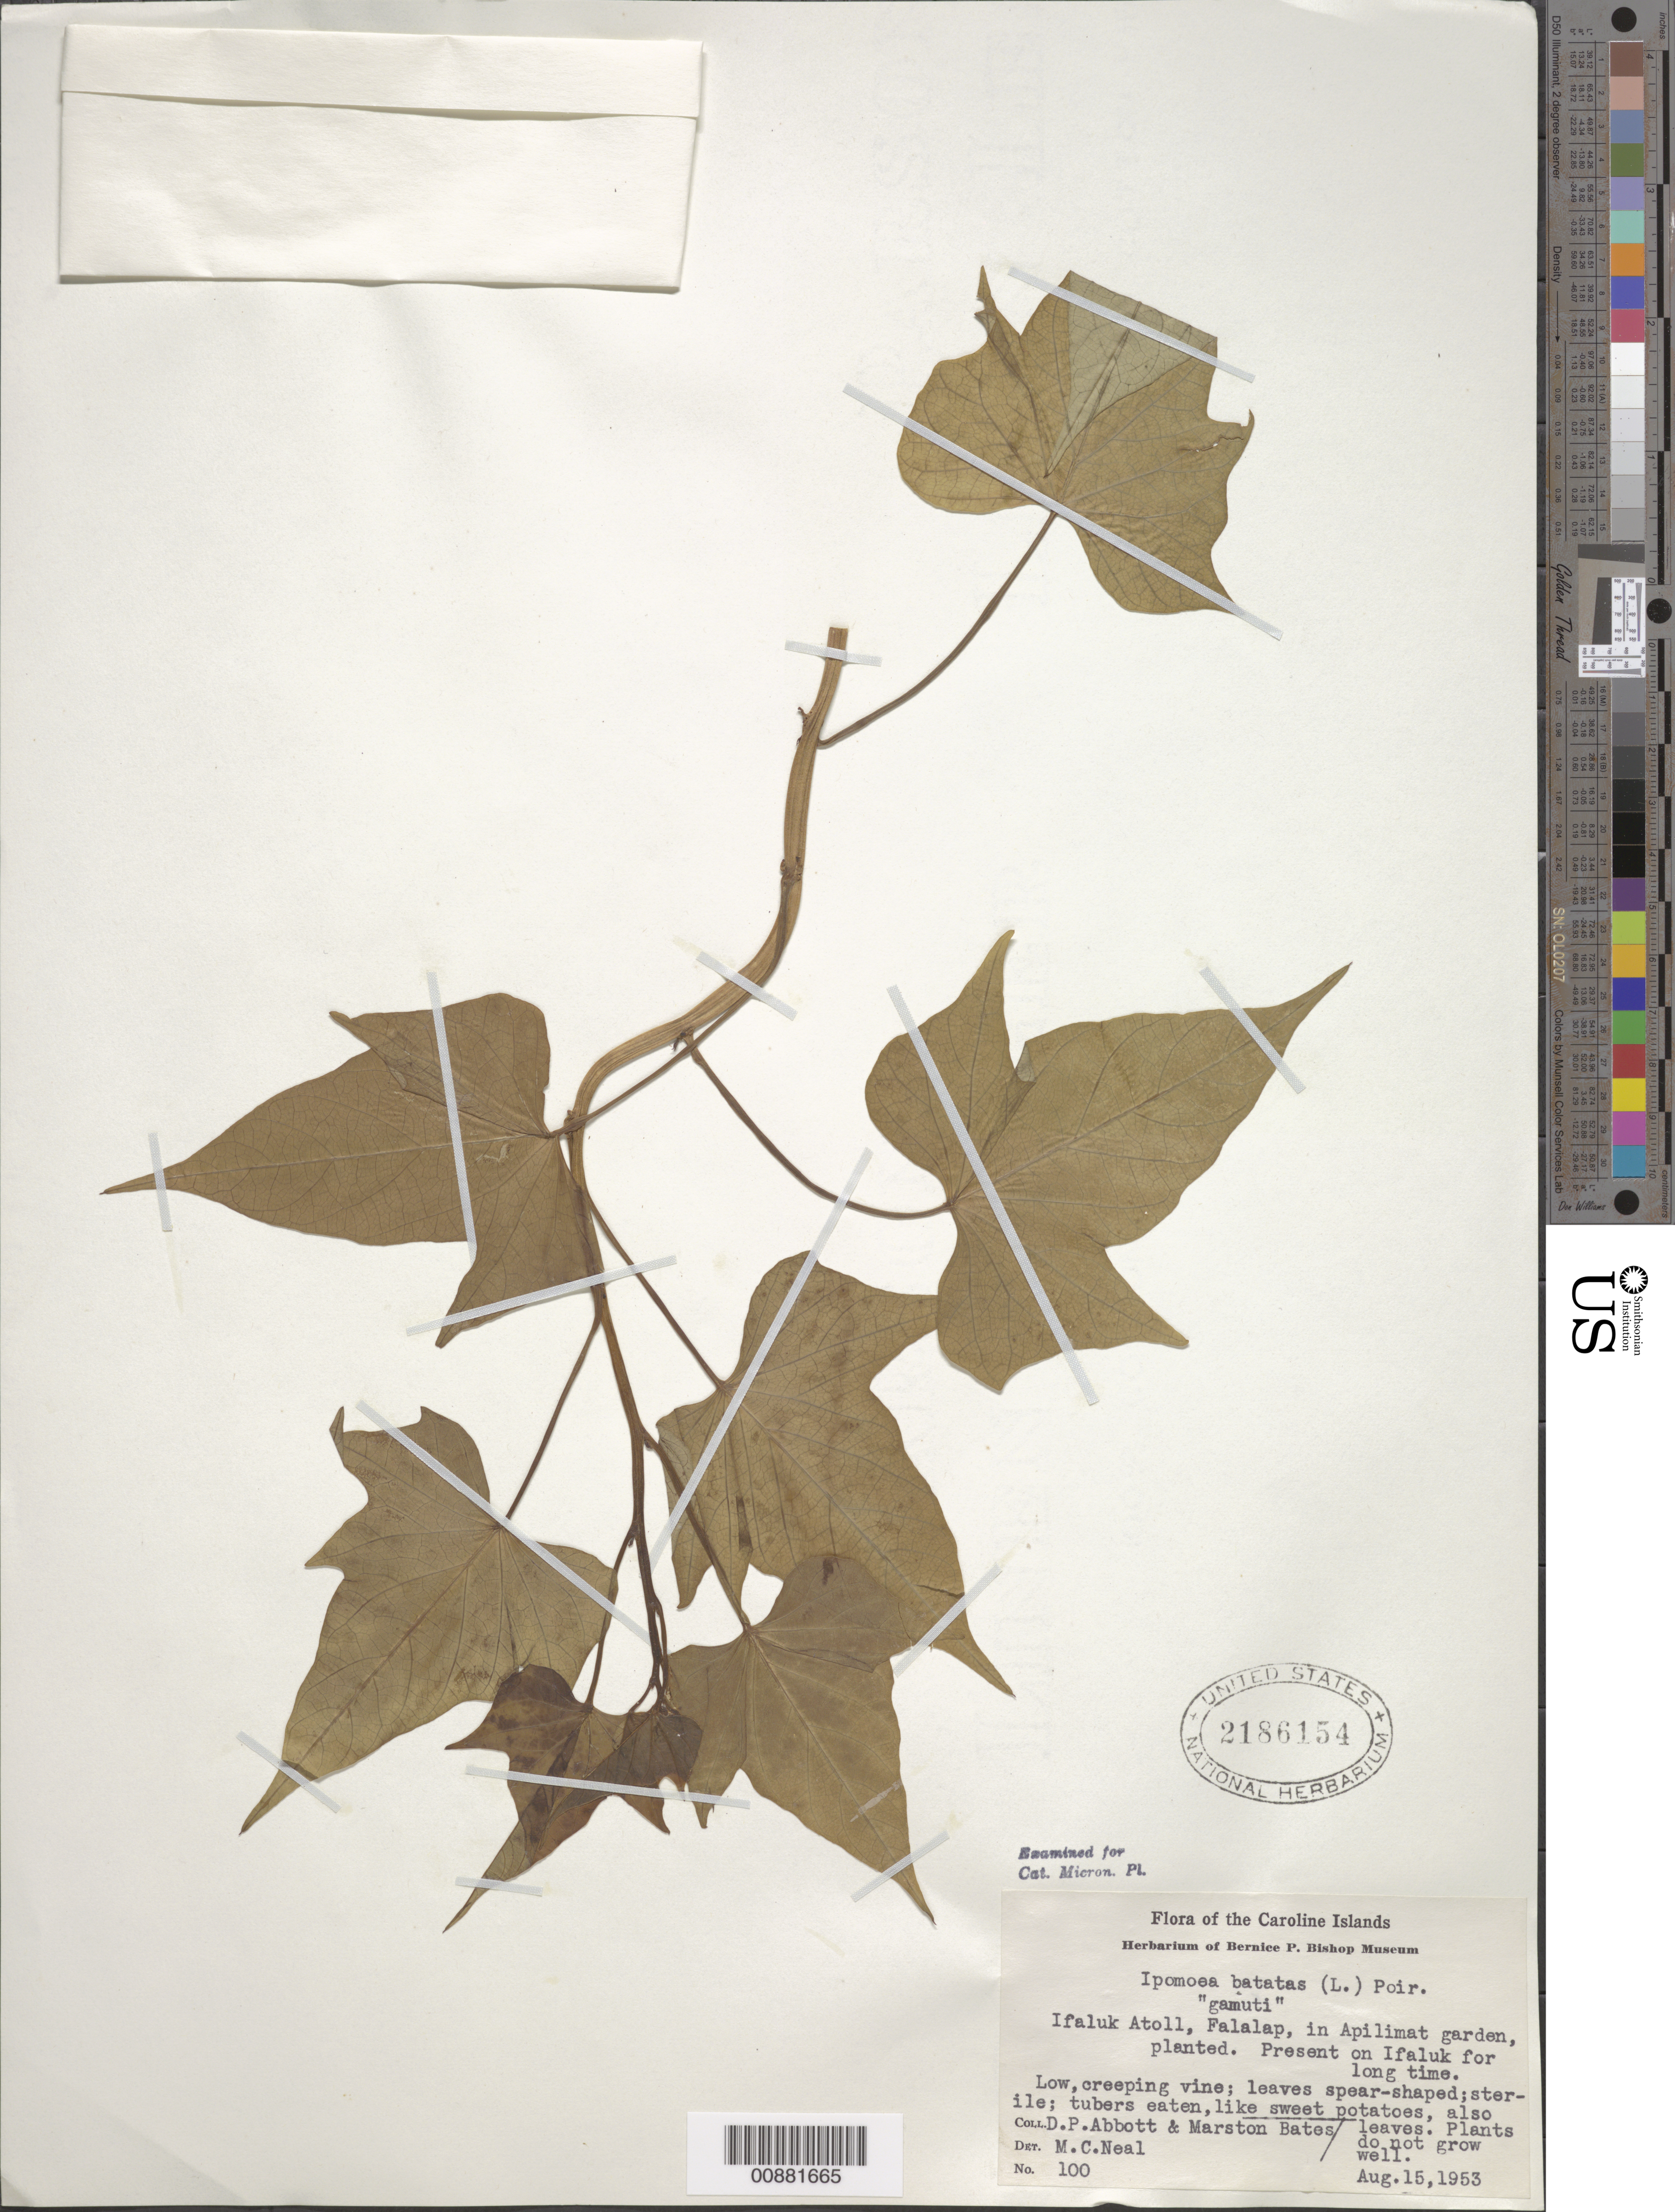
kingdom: Plantae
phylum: Tracheophyta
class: Magnoliopsida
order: Solanales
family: Convolvulaceae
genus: Ipomoea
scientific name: Ipomoea batatas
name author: (L.) Lam.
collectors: D. P. Abbott & M. Bates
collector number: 100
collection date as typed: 15 Aug 1953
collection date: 1953-08-15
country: Micronesia, Federated States of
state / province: Yap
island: Ifalik (Ifaluk) Atoll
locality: Falalap, in Apilimat garden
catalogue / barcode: US 2186154